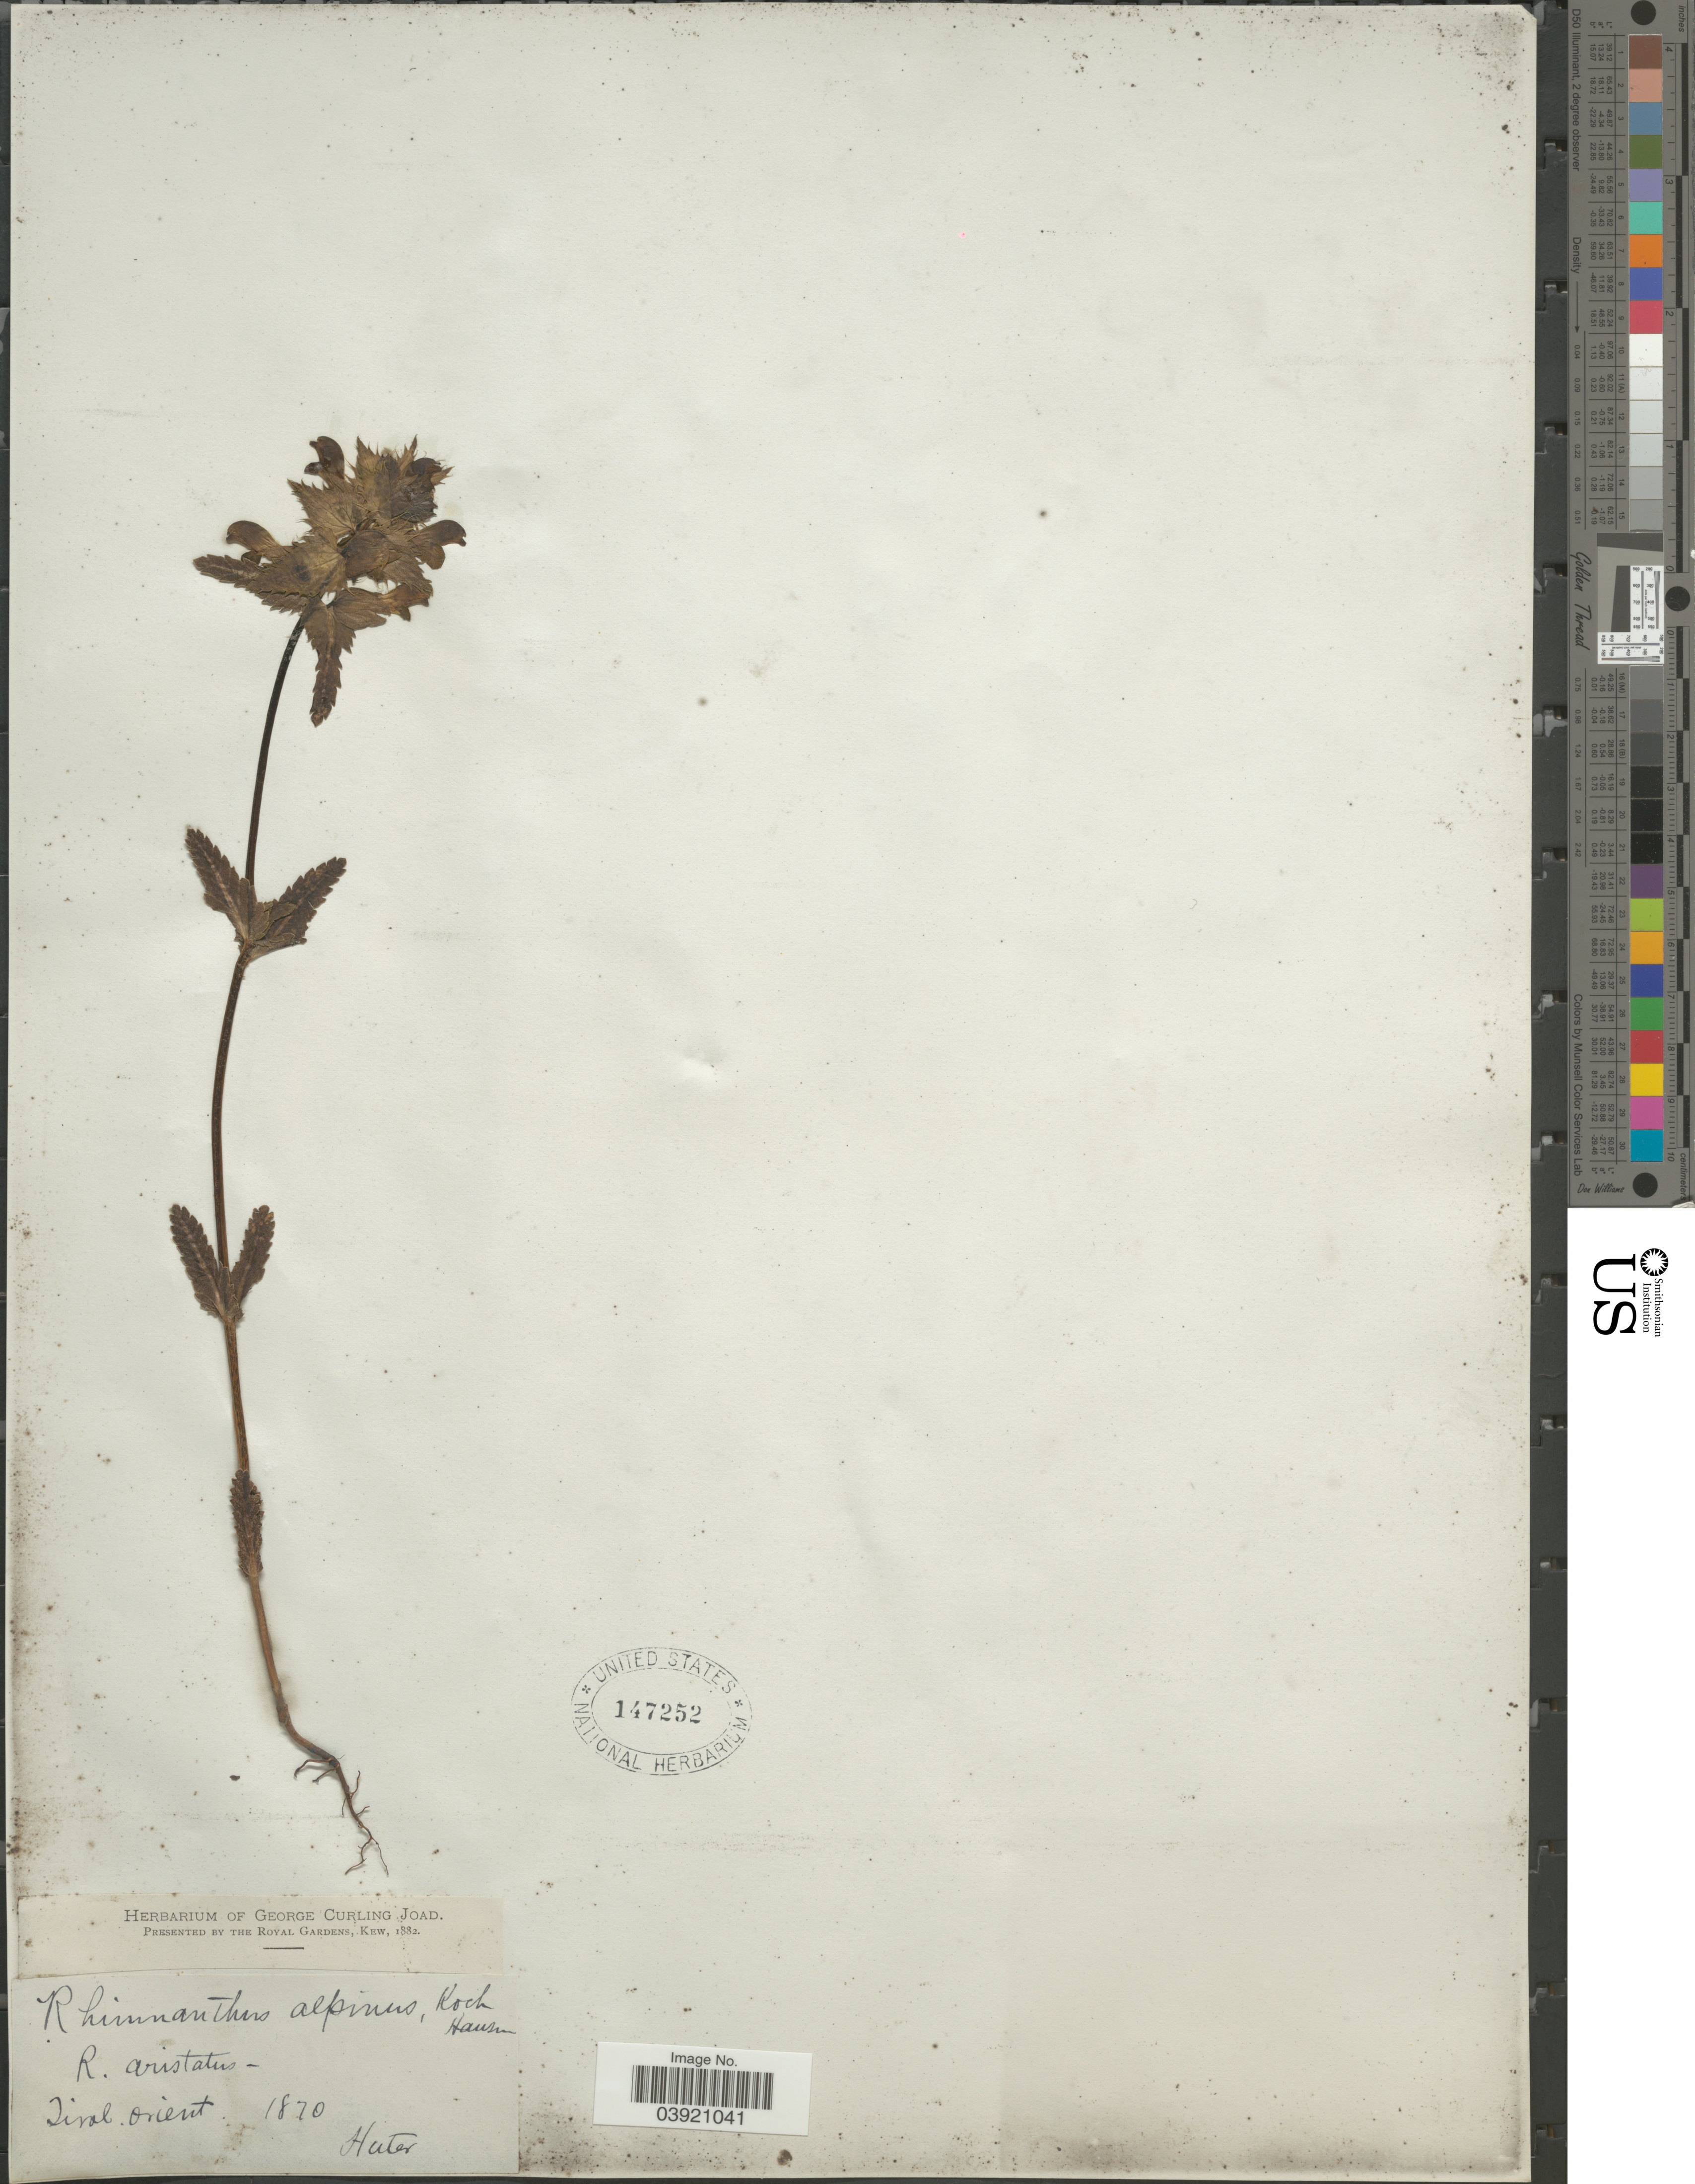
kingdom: Plantae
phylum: Tracheophyta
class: Magnoliopsida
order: Lamiales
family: Orobanchaceae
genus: Rhinanthus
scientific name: Rhinanthus crista-galli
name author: L.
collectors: -. Huter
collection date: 1870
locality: Tirol. orient.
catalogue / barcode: US 147252